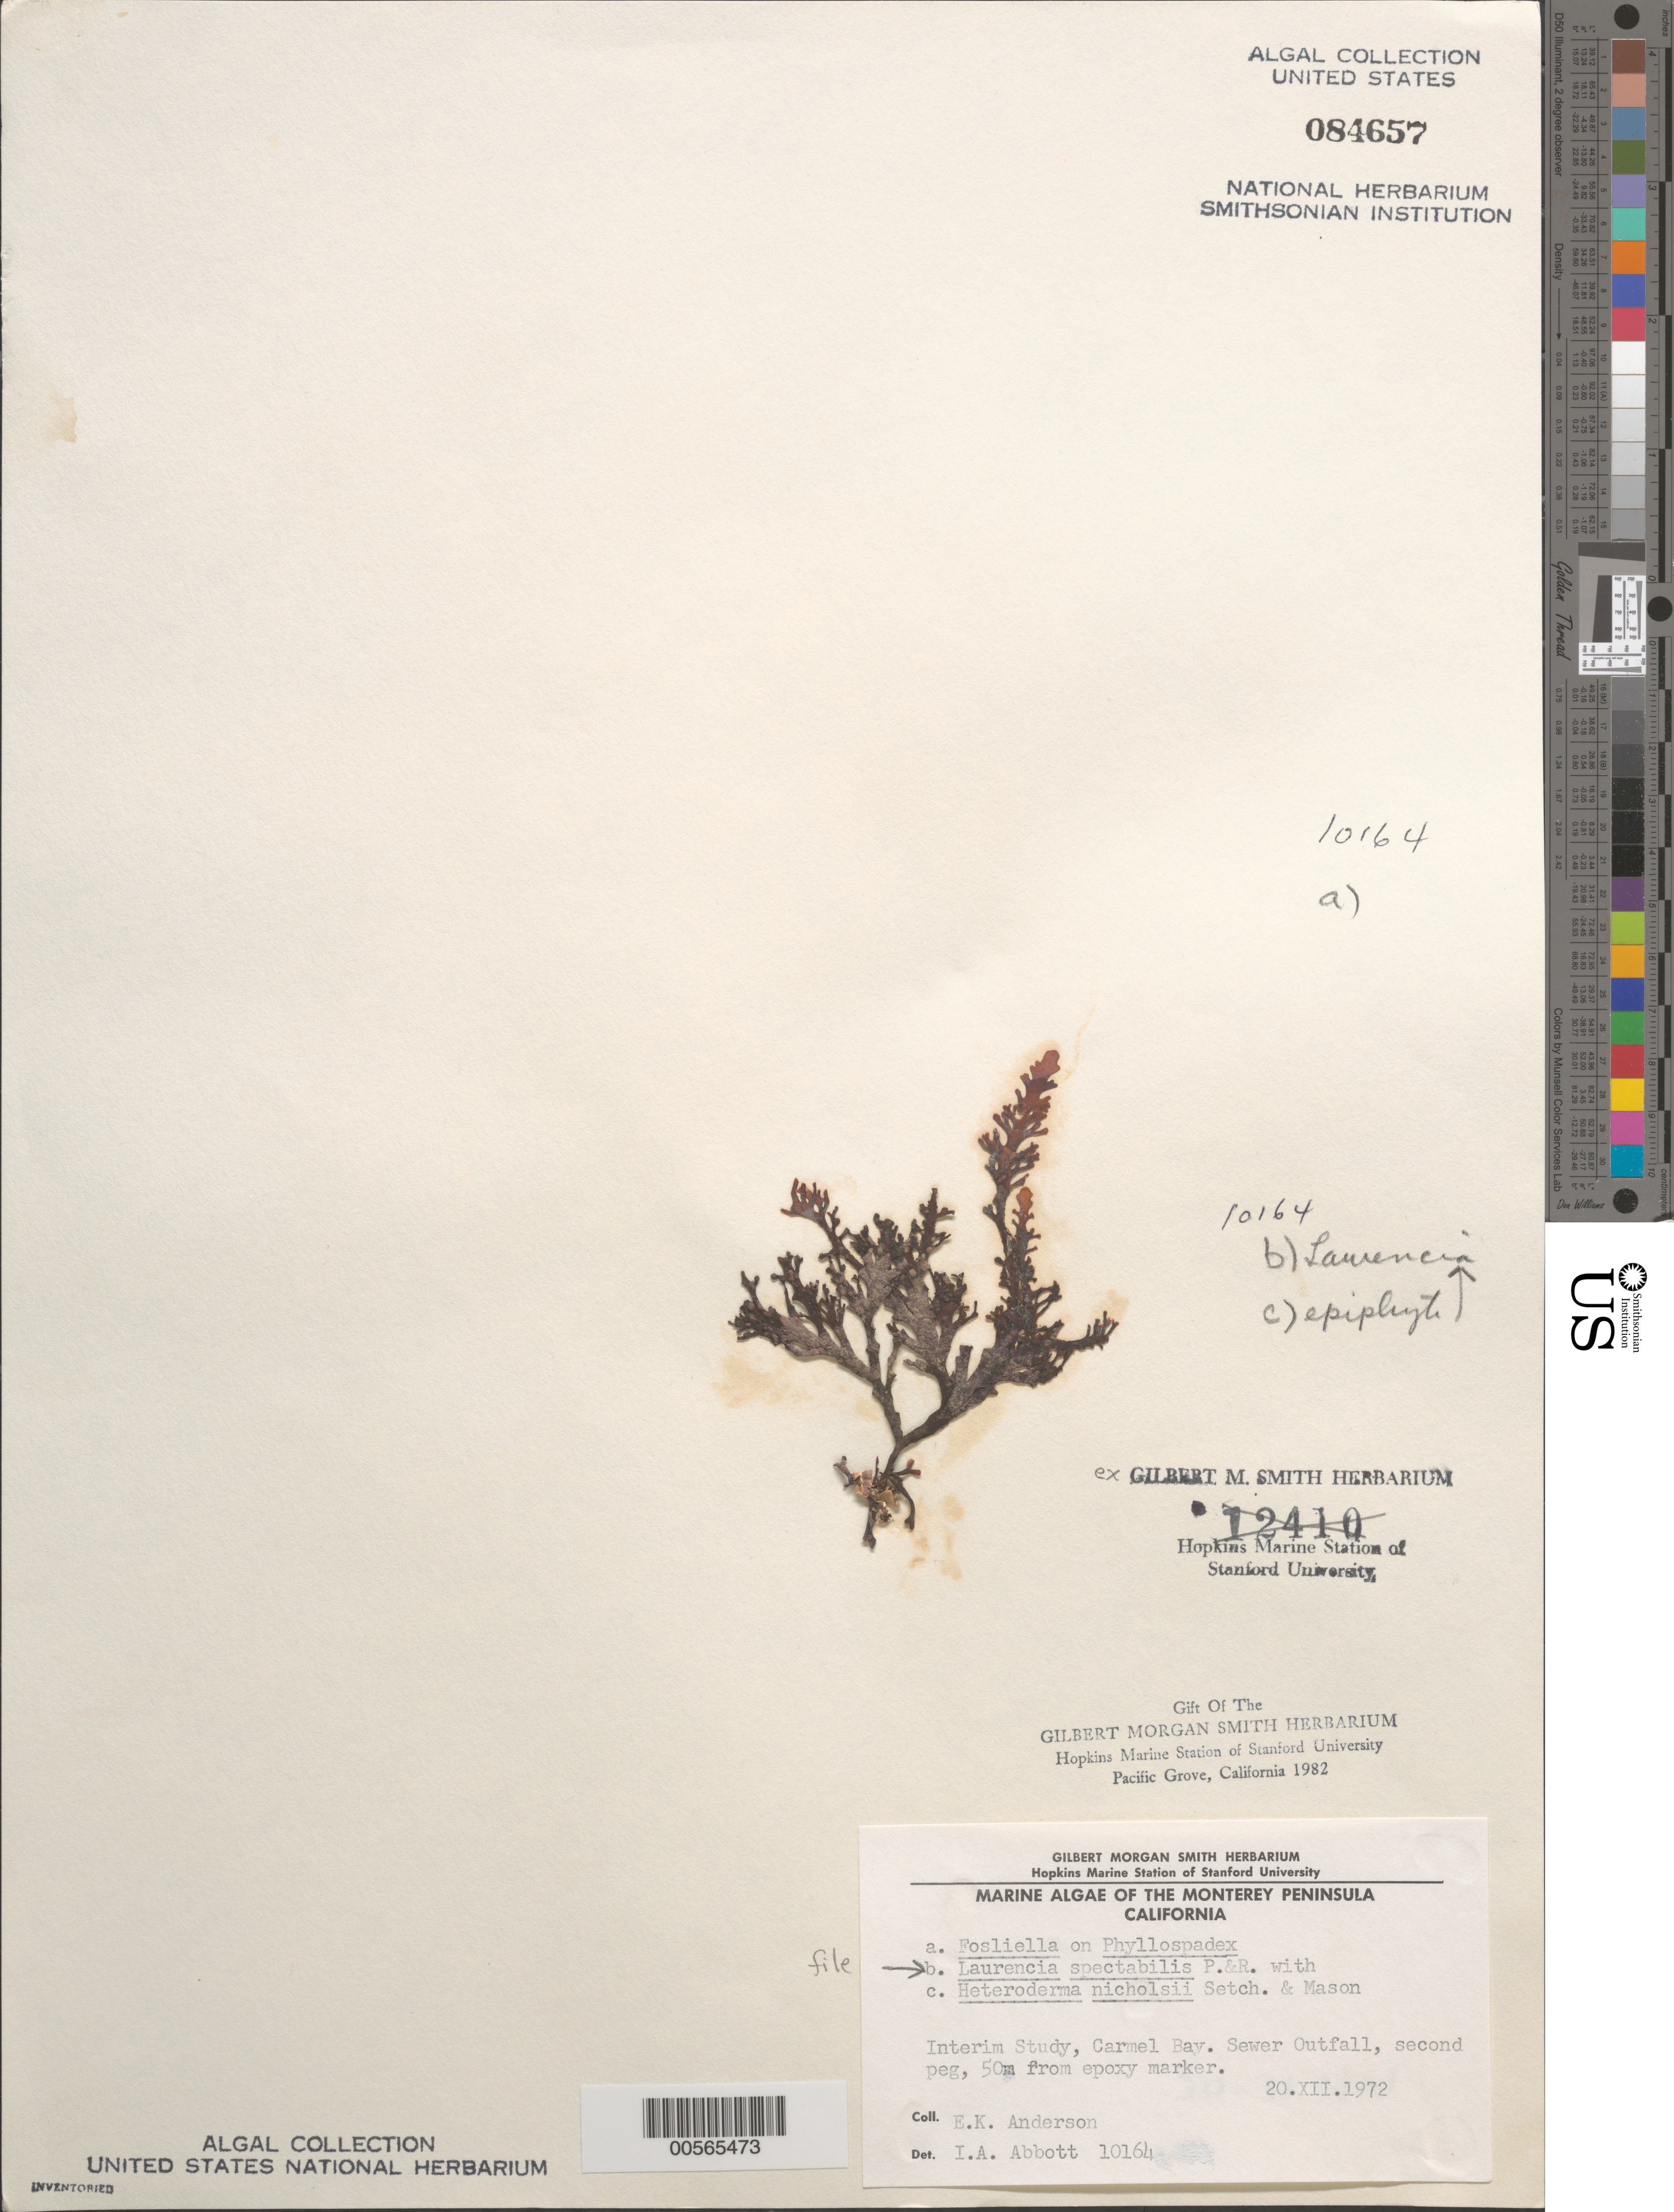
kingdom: Plantae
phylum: Rhodophyta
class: Florideophyceae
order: Ceramiales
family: Rhodomelaceae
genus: Osmundea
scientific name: Osmundea spectabilis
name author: (Postels & Rupr.) K.W. Nam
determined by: Algae name updating Project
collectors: E. K. Anderson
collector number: IAA 10164b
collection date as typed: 20 Dec 1972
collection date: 1972-12-20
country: United States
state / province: California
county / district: Monterey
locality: Carmel Bay, sewer outfall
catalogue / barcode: US 84657